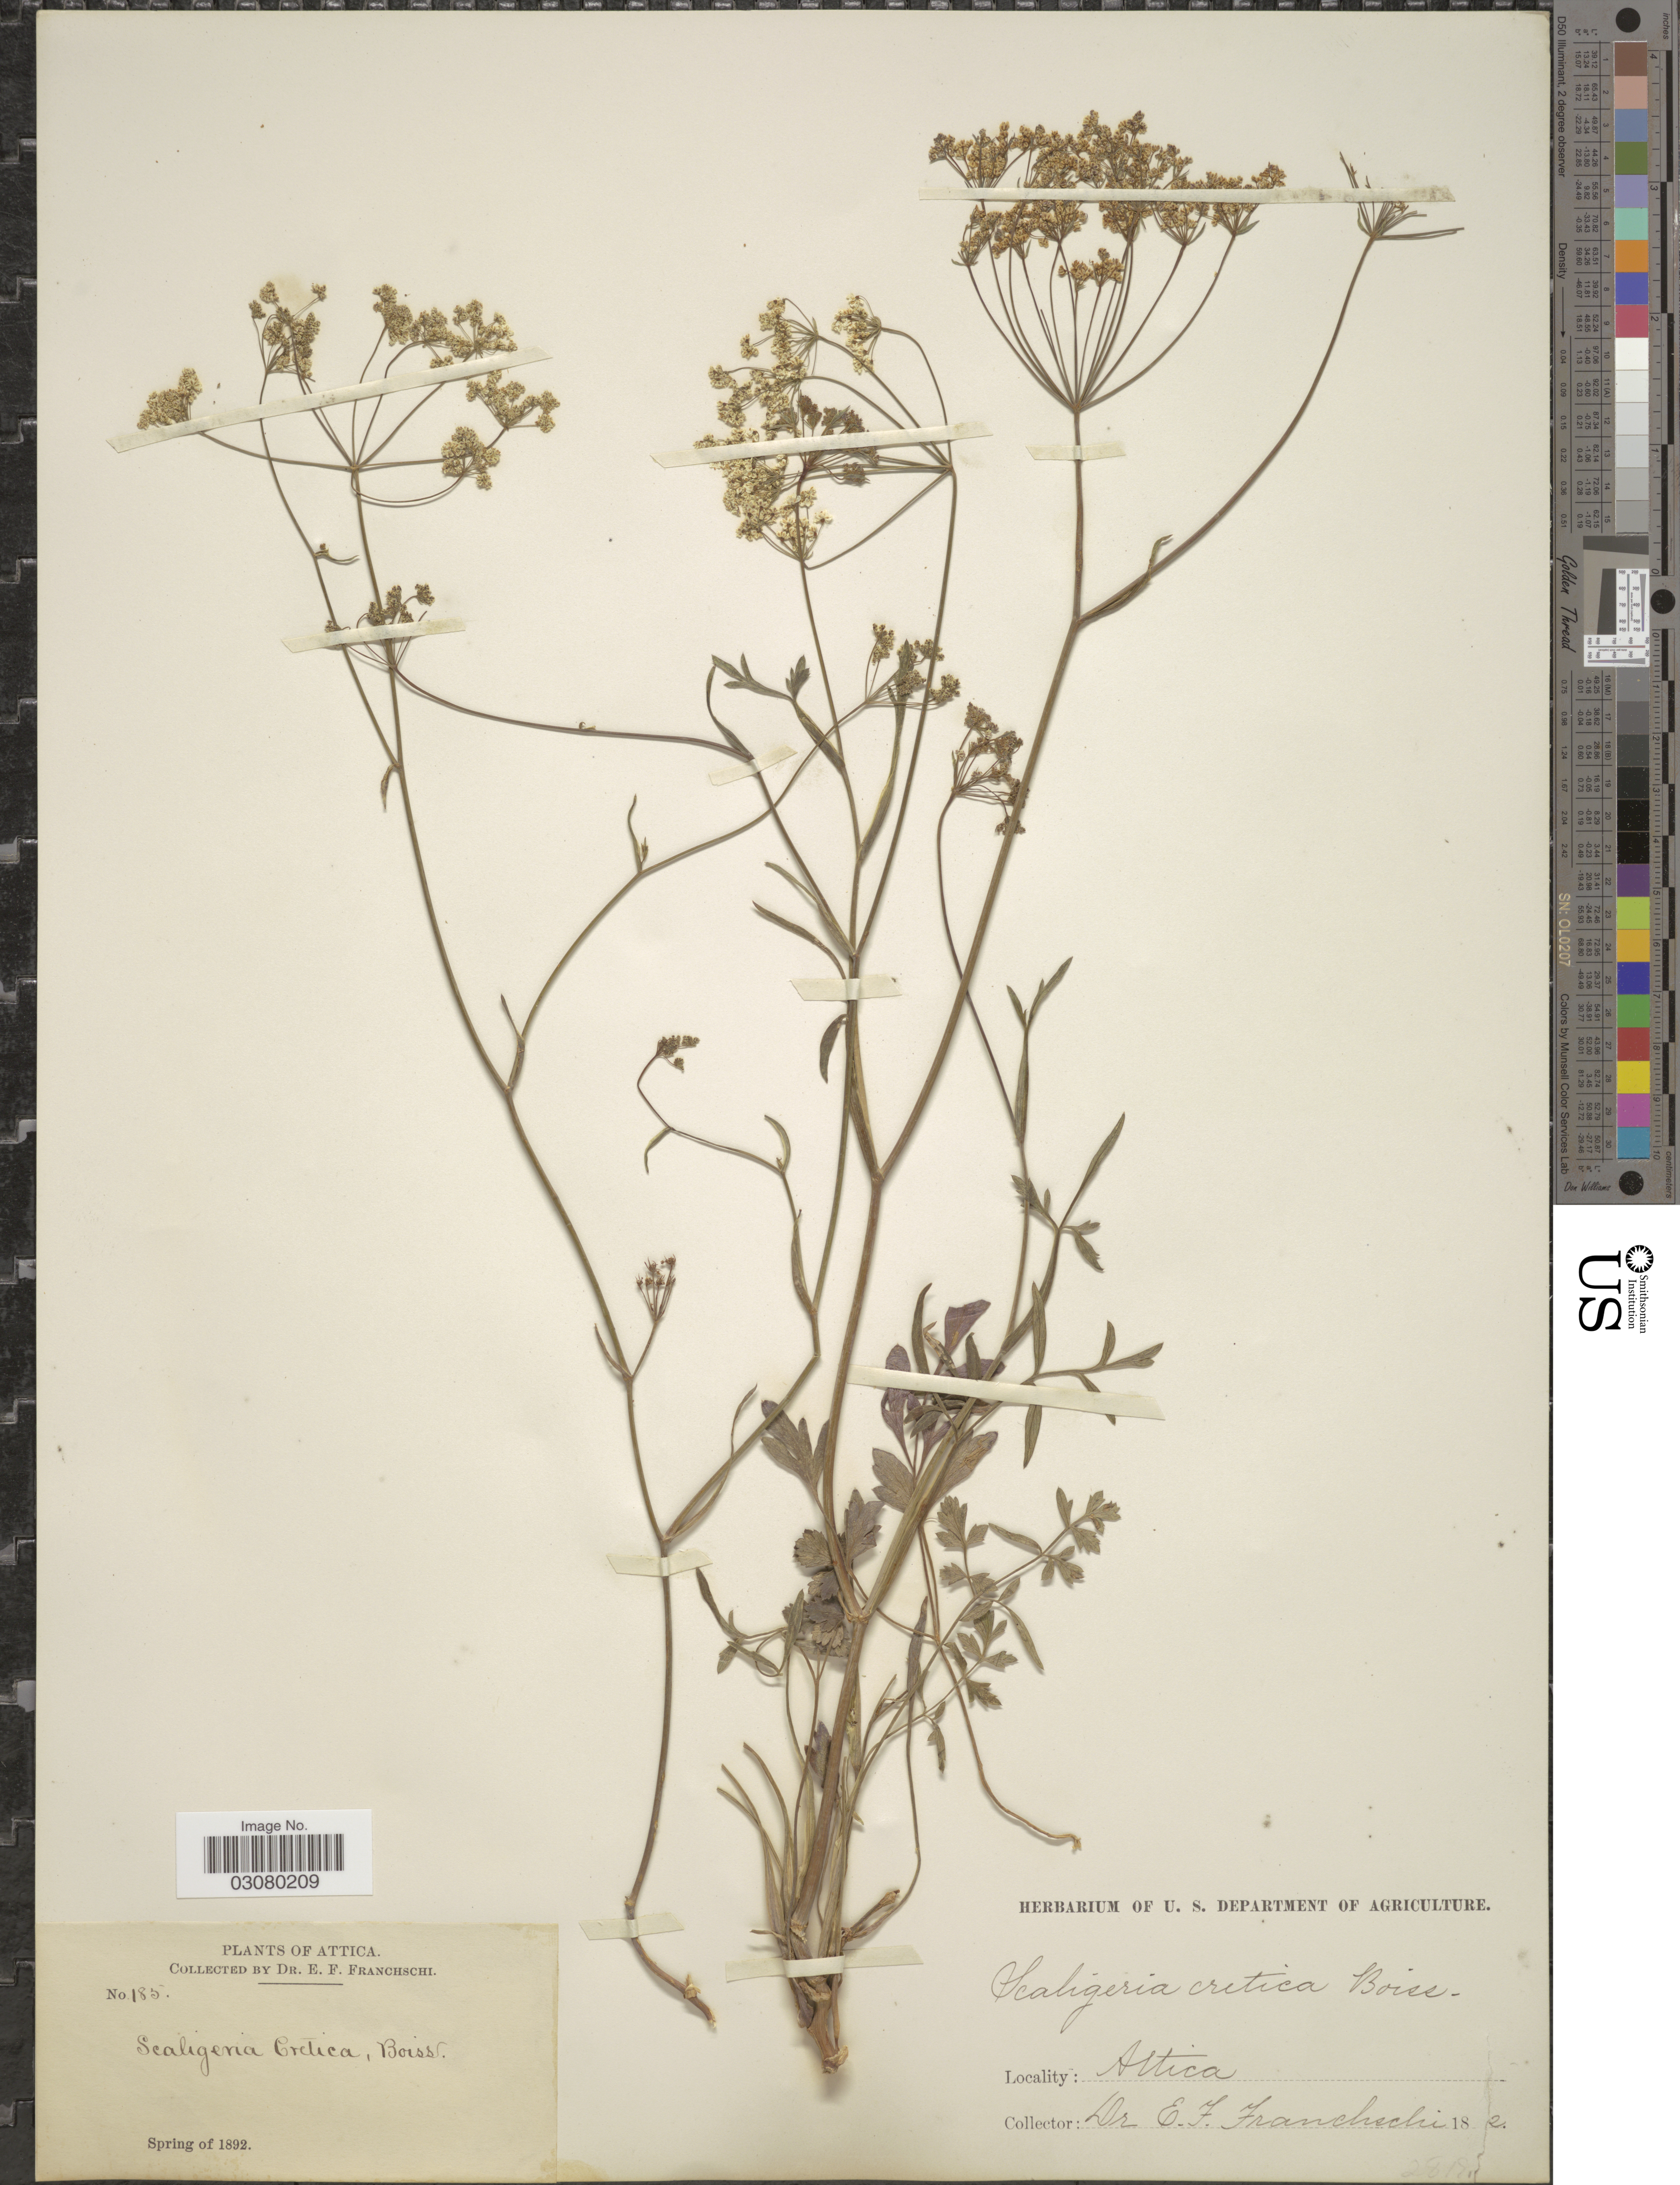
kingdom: Plantae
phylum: Tracheophyta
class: Magnoliopsida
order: Apiales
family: Apiaceae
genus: Scaligeria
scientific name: Scaligeria cretica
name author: (Mill.) Boiss.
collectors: E. Franchschi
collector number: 185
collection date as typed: Spring of 1892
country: Greece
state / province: Attica